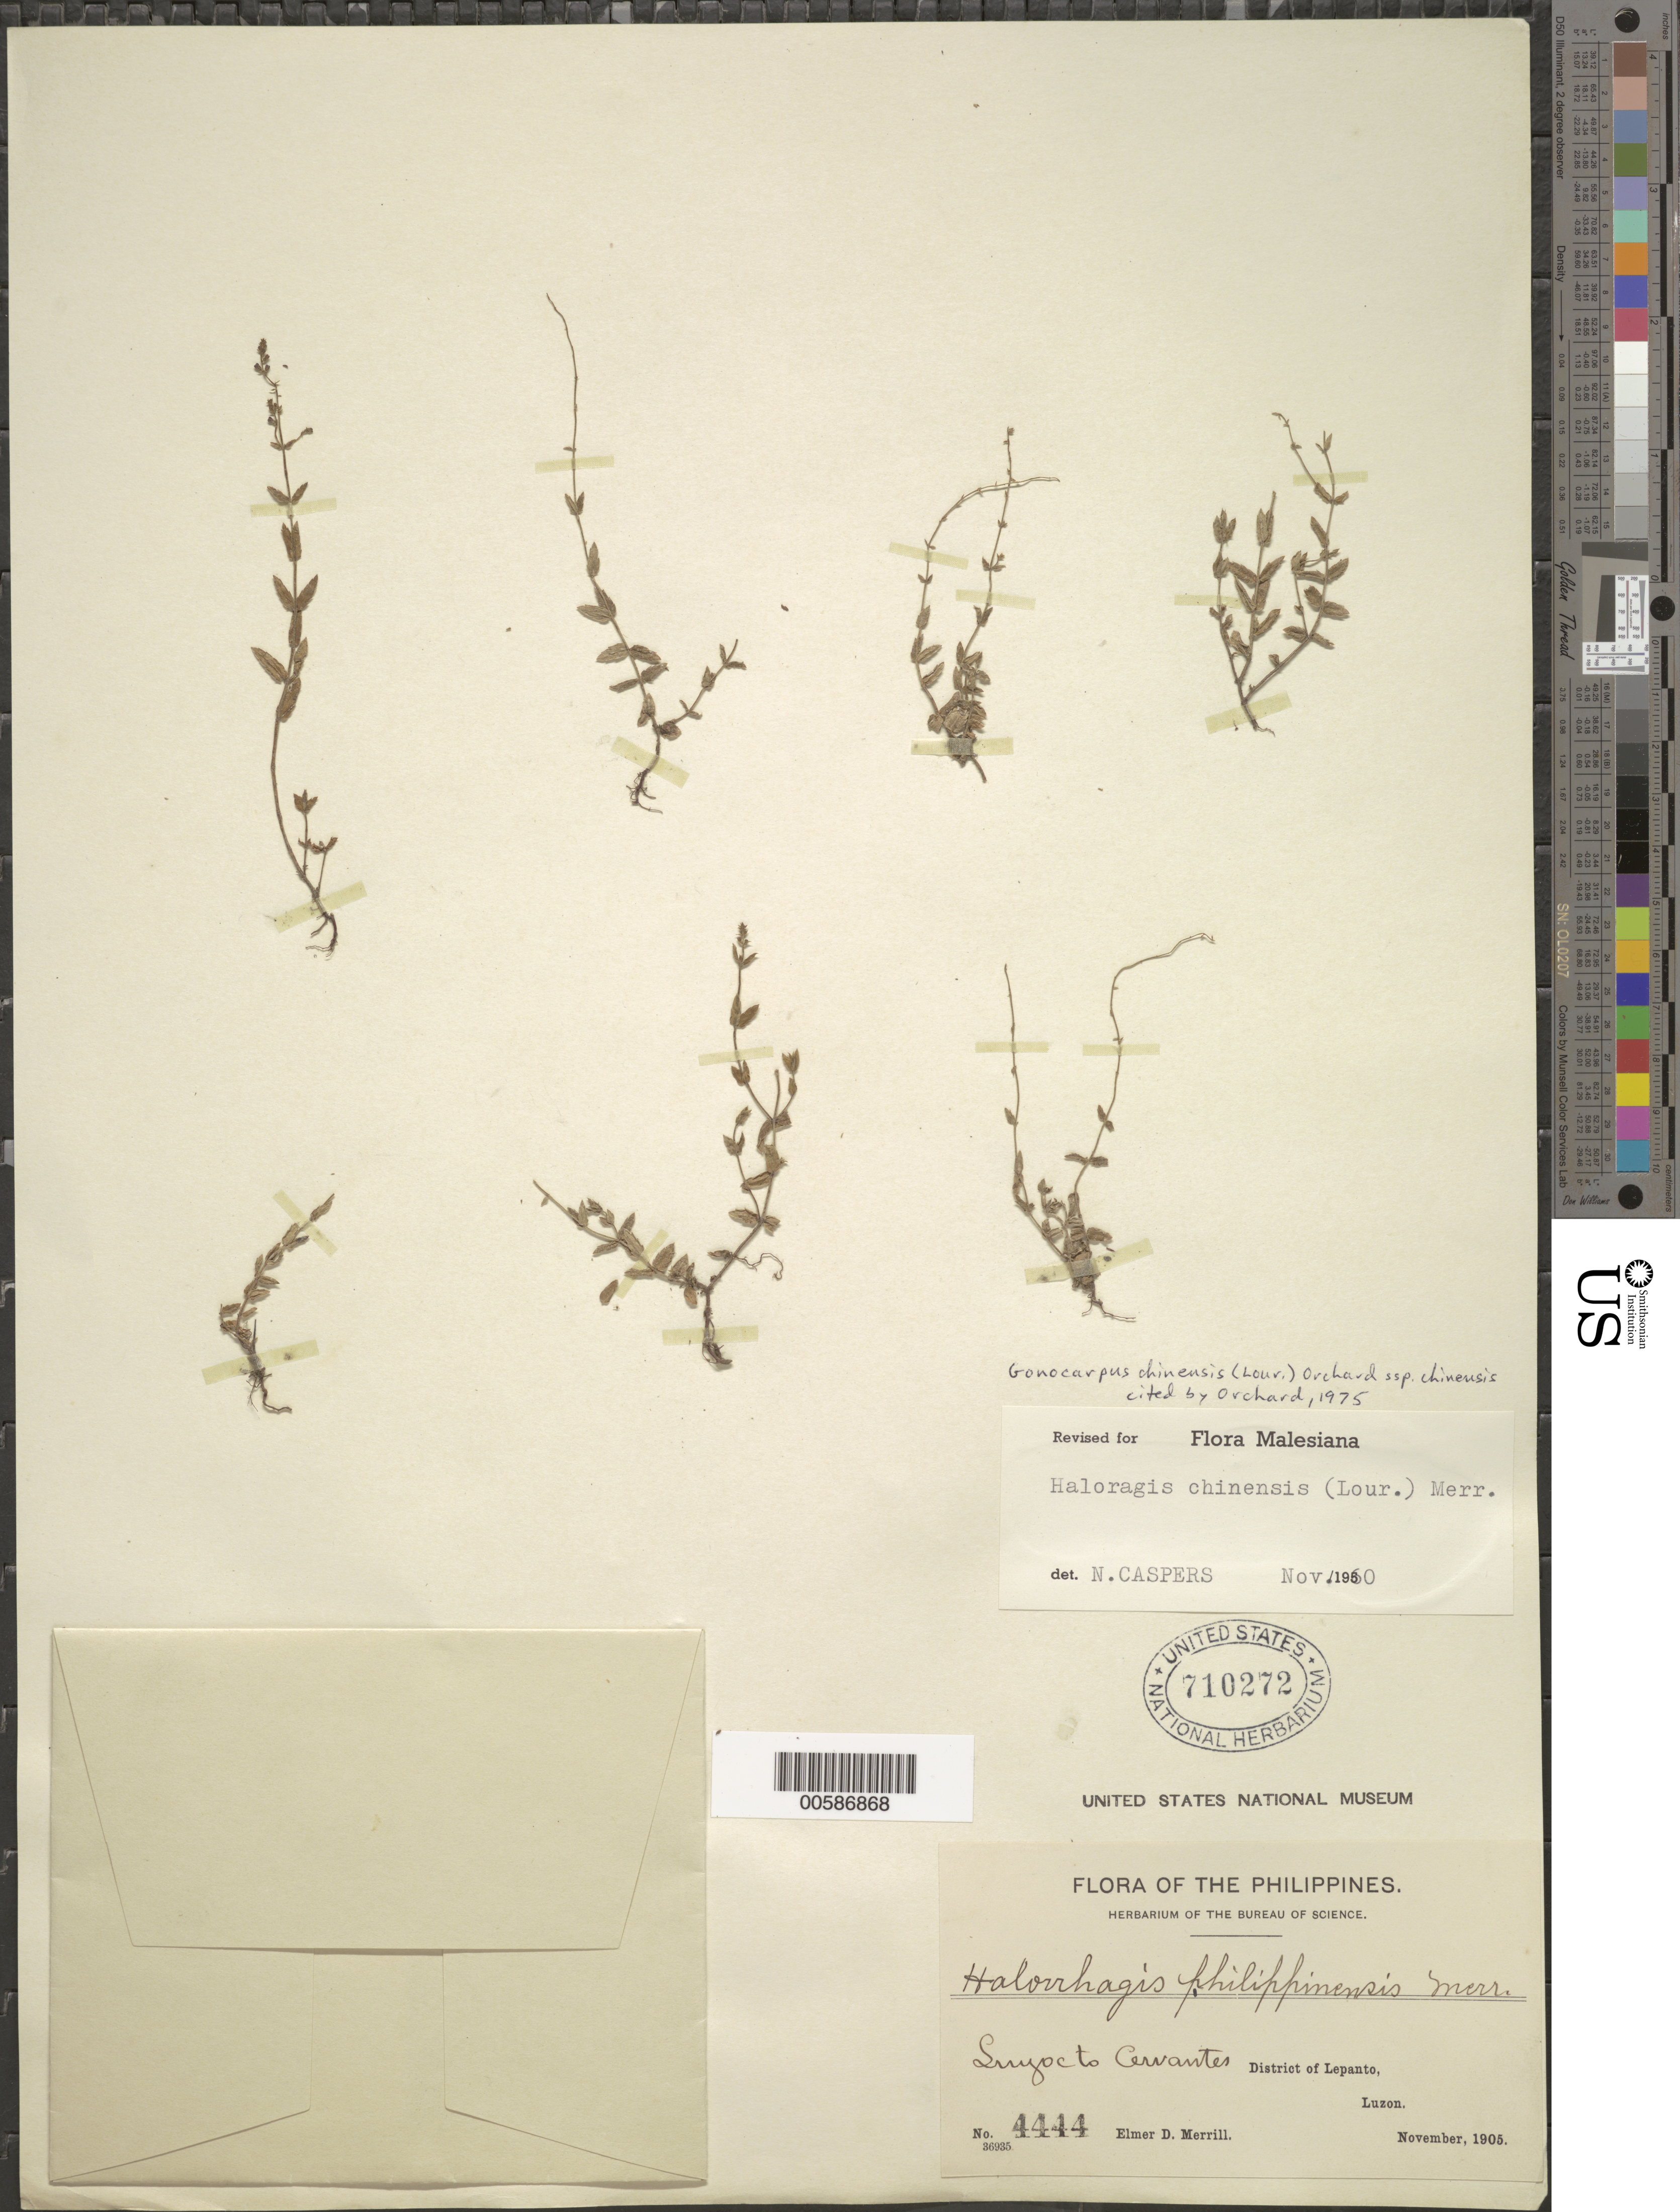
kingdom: Plantae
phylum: Tracheophyta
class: Magnoliopsida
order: Saxifragales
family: Haloragaceae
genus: Gonocarpus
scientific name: Gonocarpus chinensis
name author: (Lour.) Orchard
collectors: E. D. Merrill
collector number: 4444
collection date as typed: Nov 1905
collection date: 1905-11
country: Philippines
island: Luzon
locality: Lepanto, Suyocto Cervantes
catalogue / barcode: US 710272